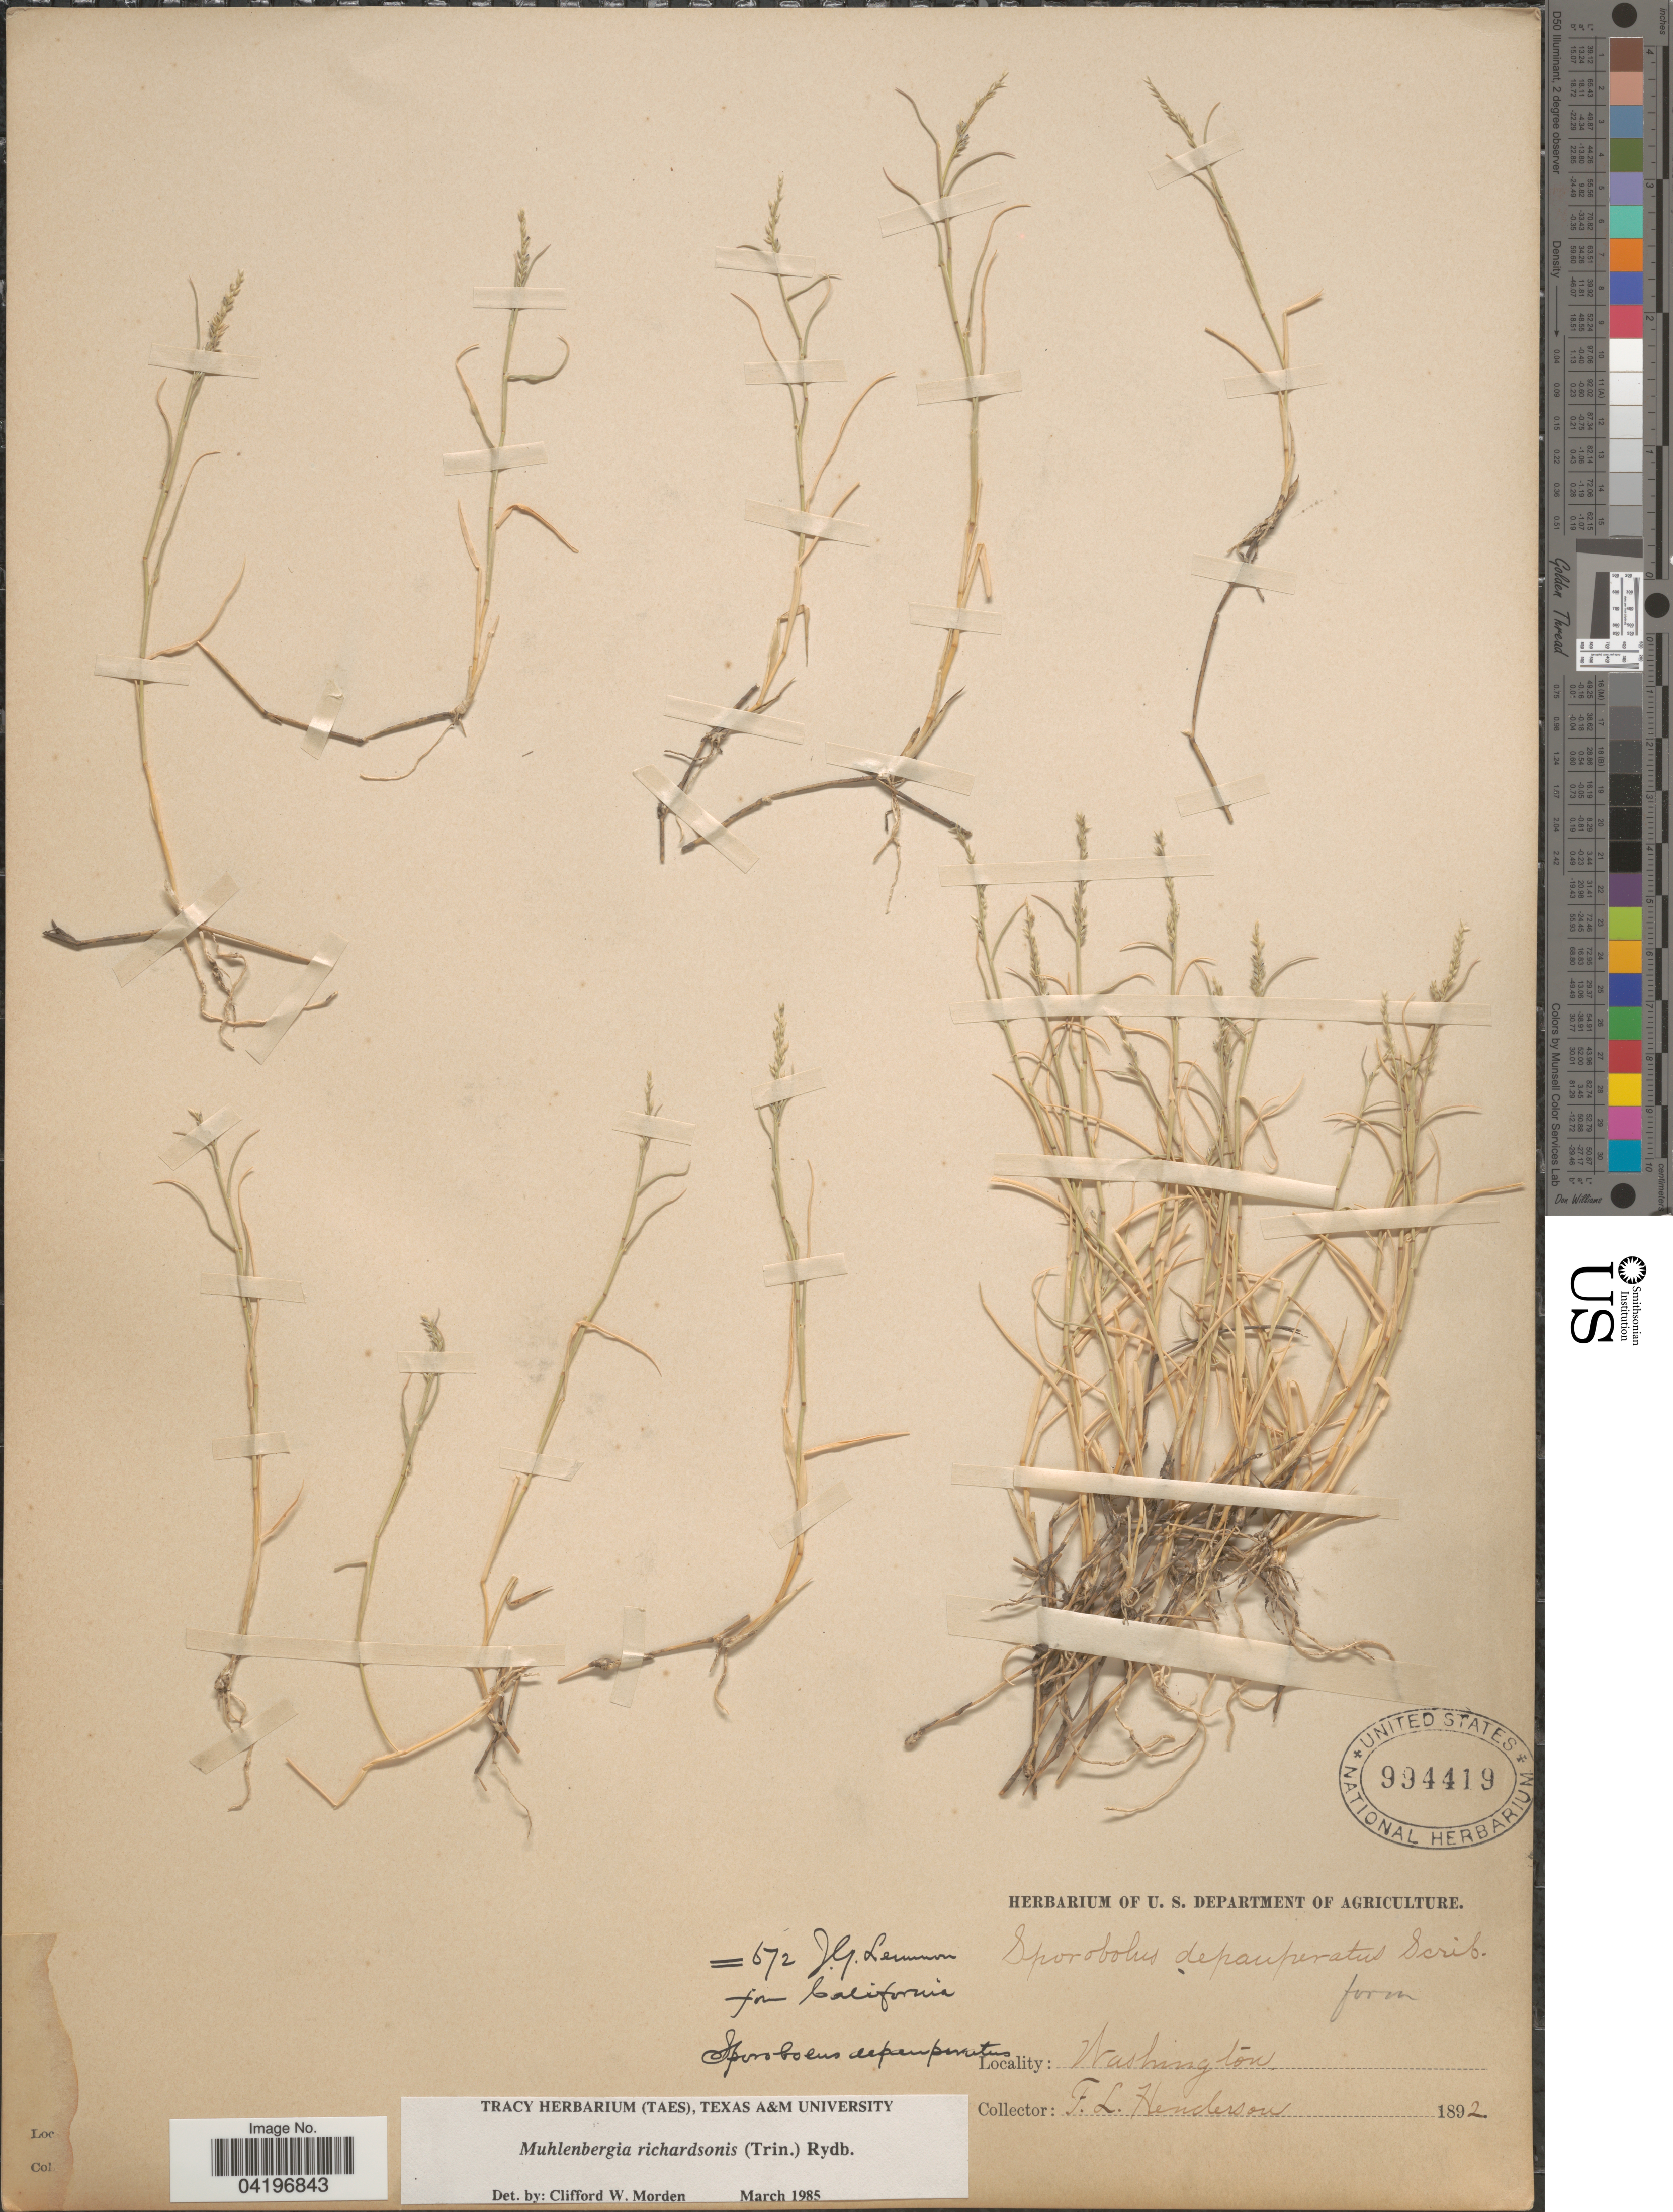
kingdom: Plantae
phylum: Tracheophyta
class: Liliopsida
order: Poales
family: Poaceae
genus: Muhlenbergia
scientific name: Muhlenbergia richardsonis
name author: (Trin.) Rydb.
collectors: F. Henderson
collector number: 672?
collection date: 1892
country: United States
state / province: Washington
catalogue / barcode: US 994419